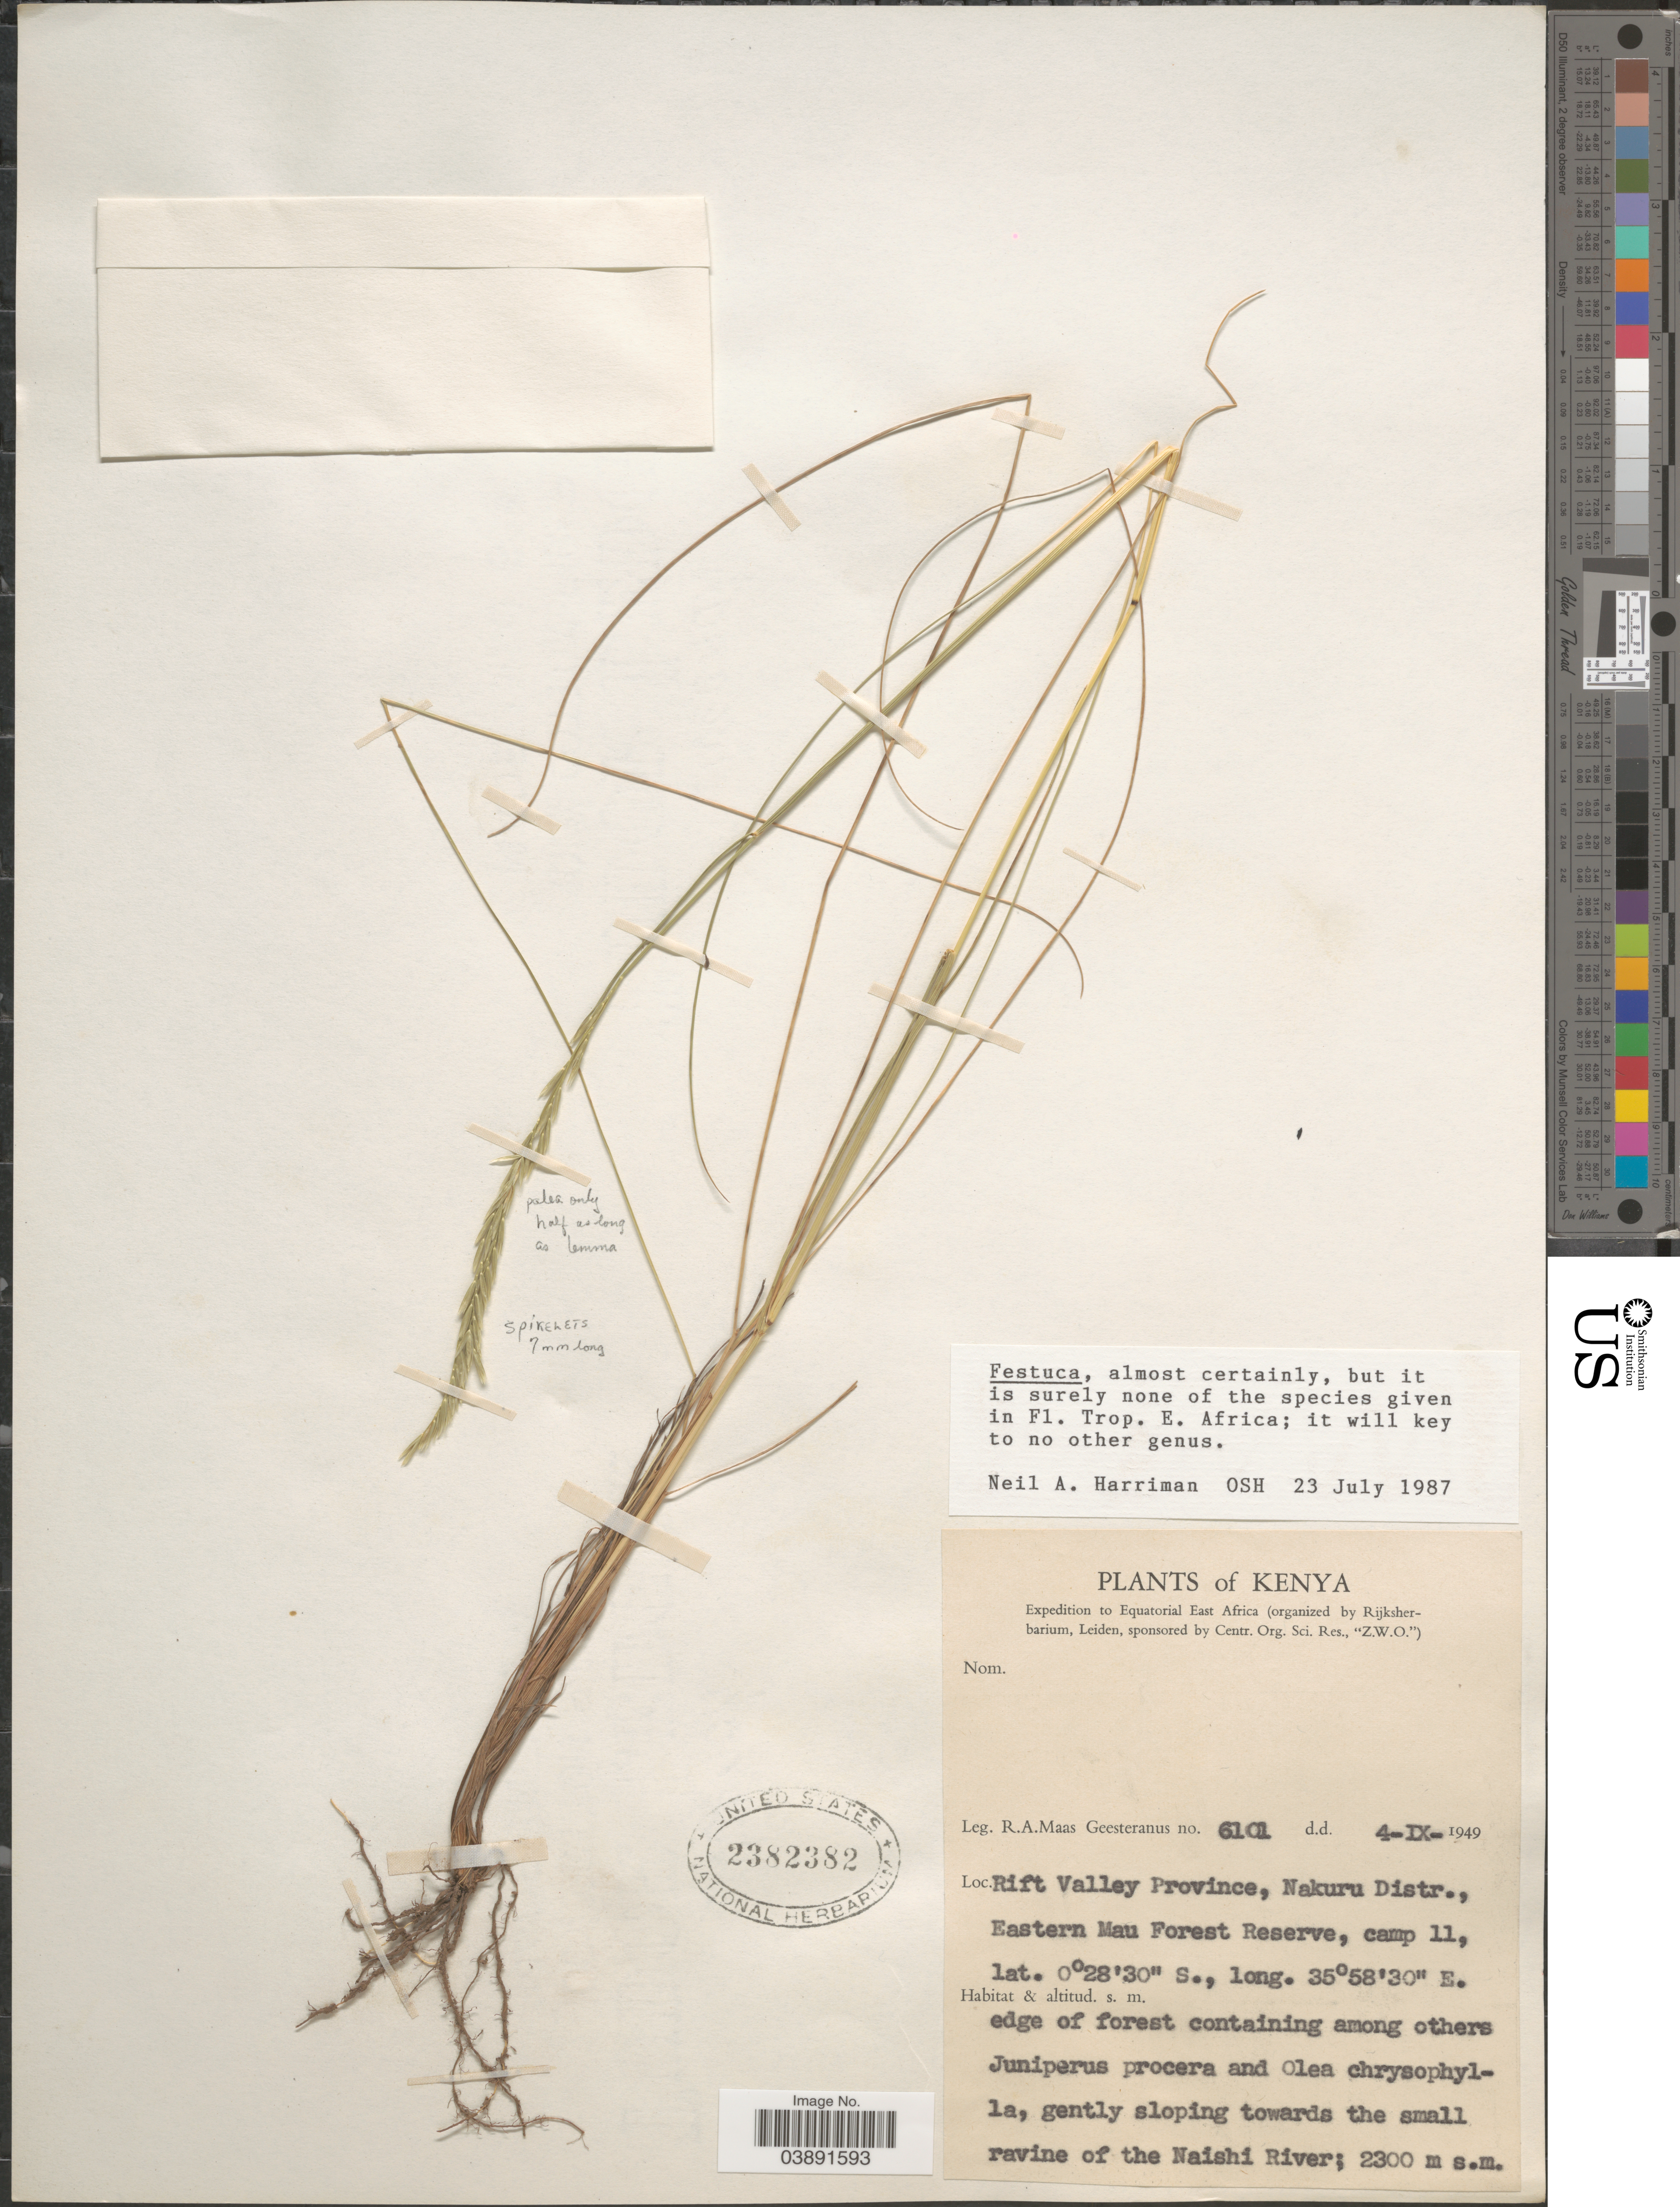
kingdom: Plantae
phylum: Tracheophyta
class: Liliopsida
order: Poales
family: Poaceae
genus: Festuca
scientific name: Festuca sp.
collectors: R. A. Maas Geesteranus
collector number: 6101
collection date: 1949-09-04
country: Kenya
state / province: Nakuru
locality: Equatorial East Africa. Rift Valley Province, Nakuru Distr., Eastern Mau Forest Reserve, camp 11, gently sloping towards the small ravine of the Naishi River.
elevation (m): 2300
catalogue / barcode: US 2382382